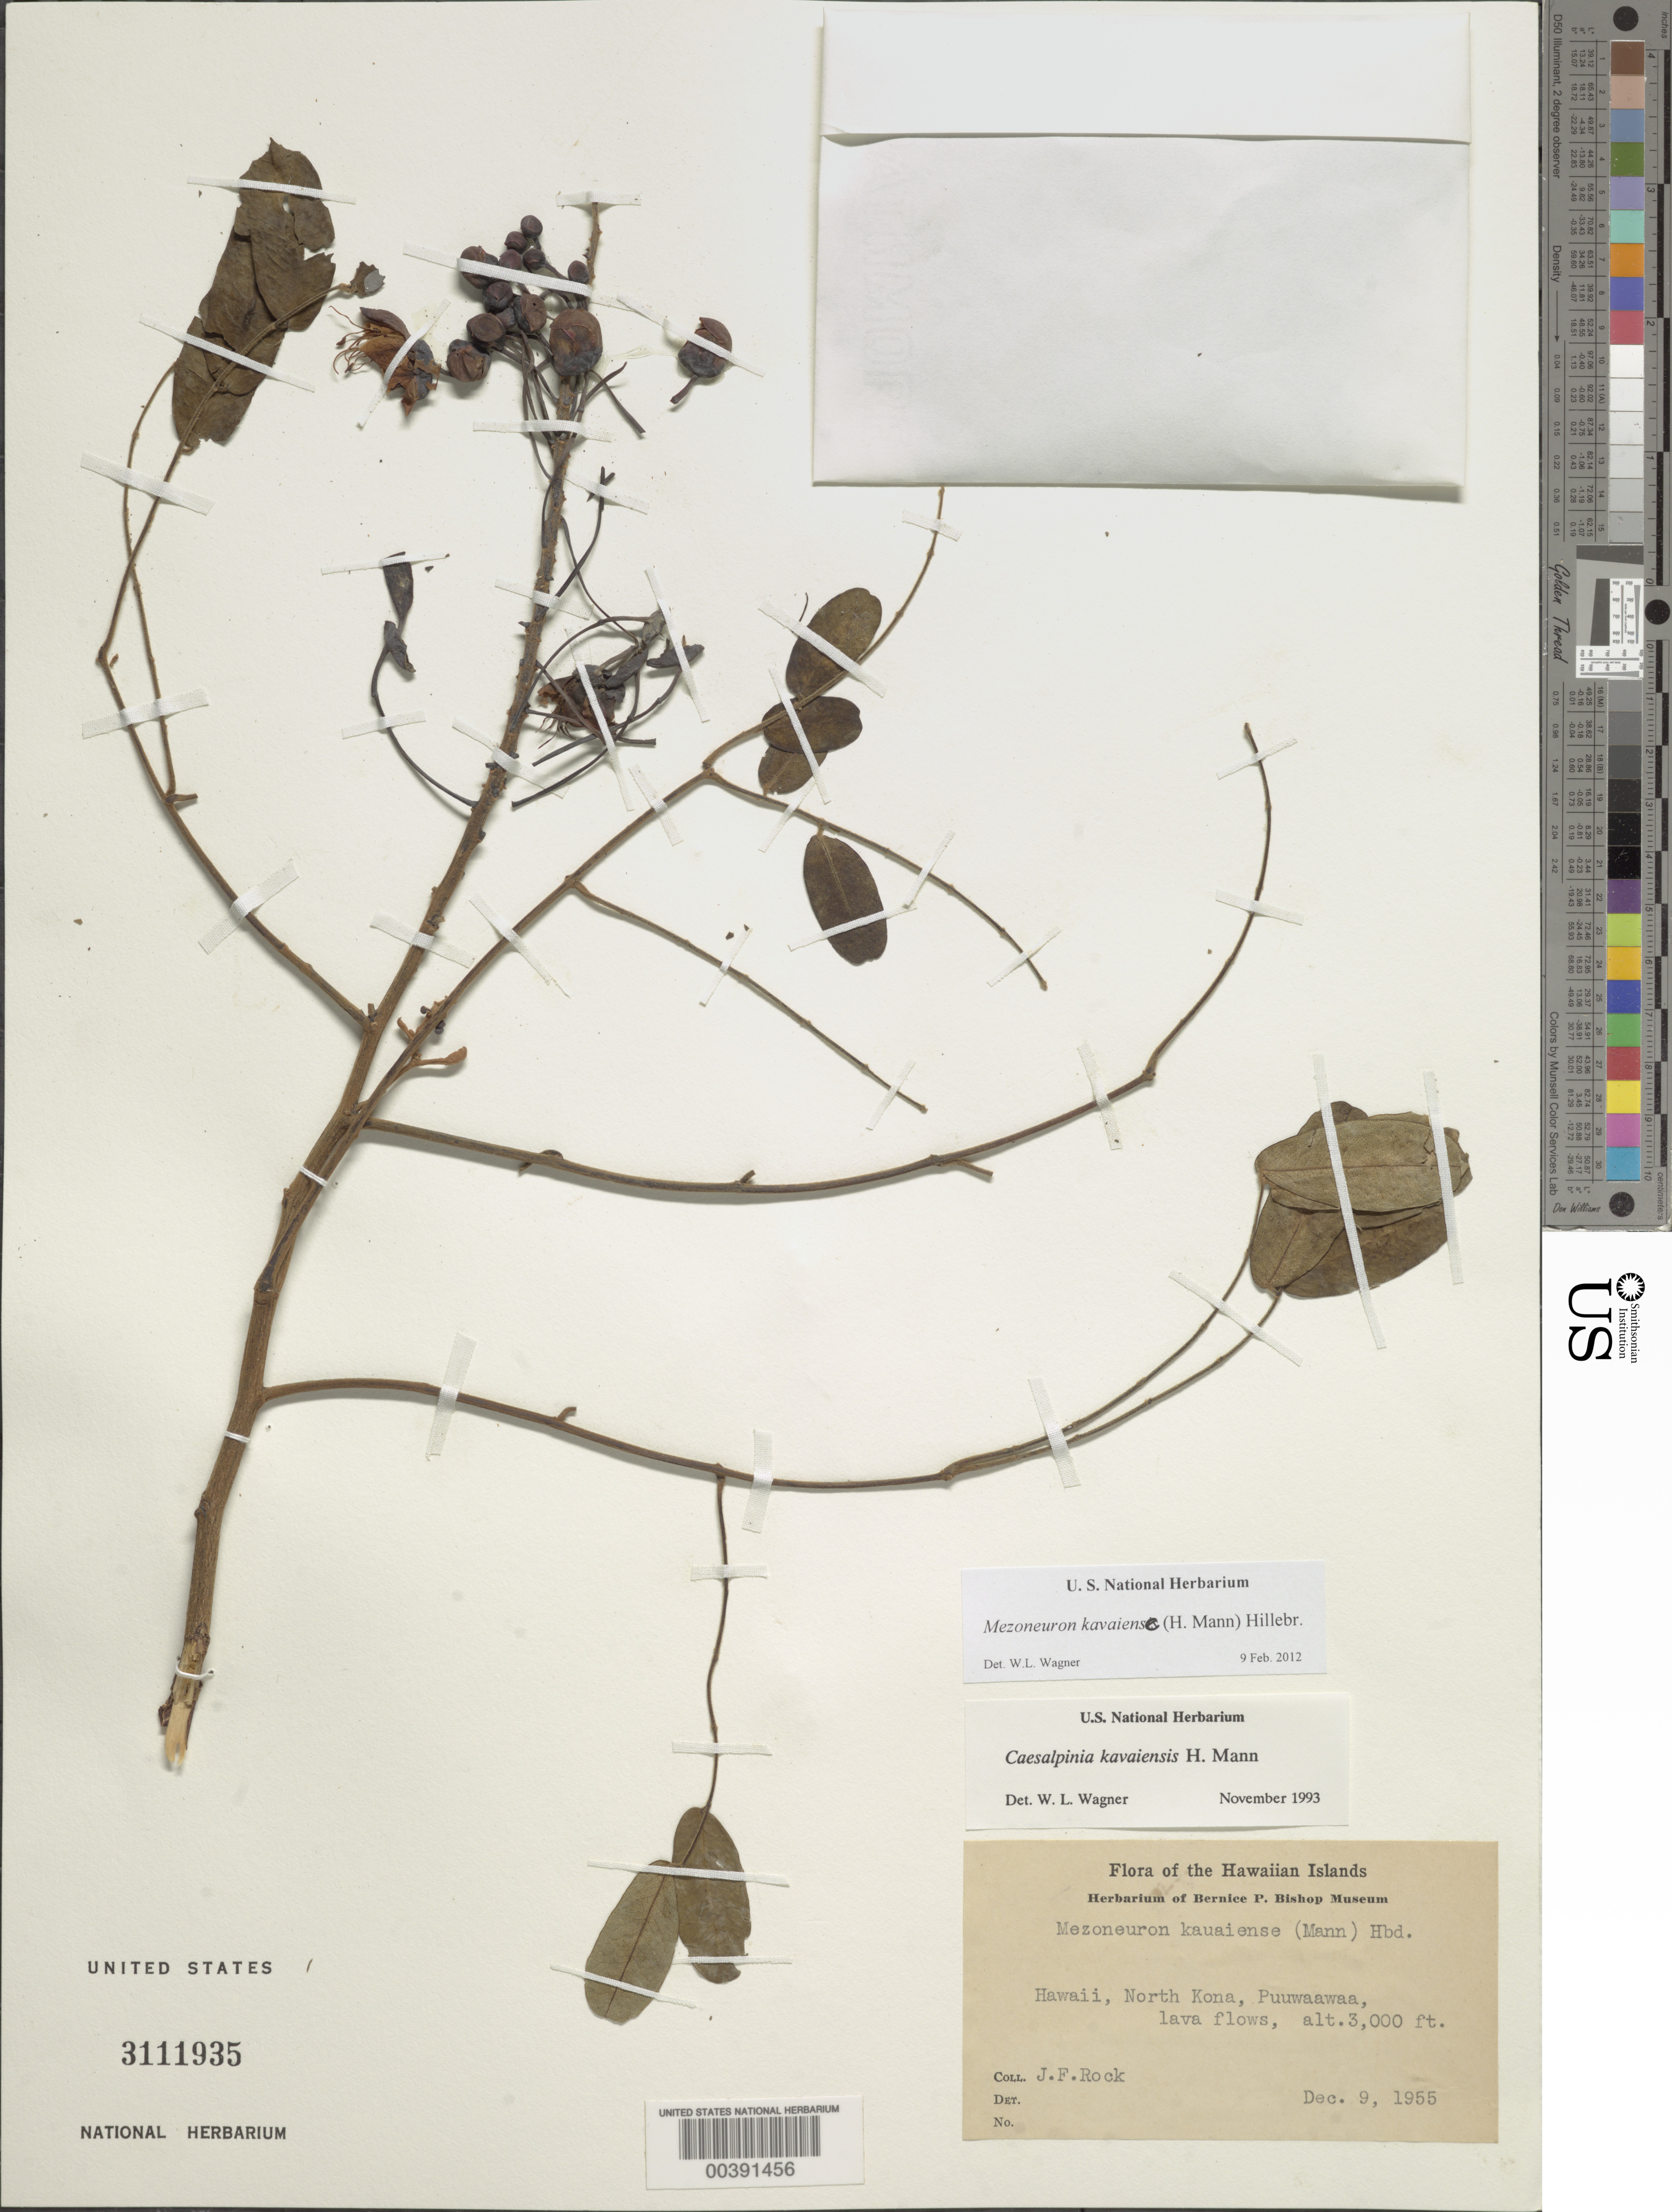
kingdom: Plantae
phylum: Tracheophyta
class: Magnoliopsida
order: Fabales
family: Fabaceae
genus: Mezoneuron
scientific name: Mezoneuron kavaiense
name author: (H. Mann) Hillebr.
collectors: J. F. Rock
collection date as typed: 09 Dec 1955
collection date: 1955-12-09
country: United States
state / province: Hawaii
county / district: Hawaii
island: Hawaii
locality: North Kona, Puuwaawaa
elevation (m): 91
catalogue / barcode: US 3111935